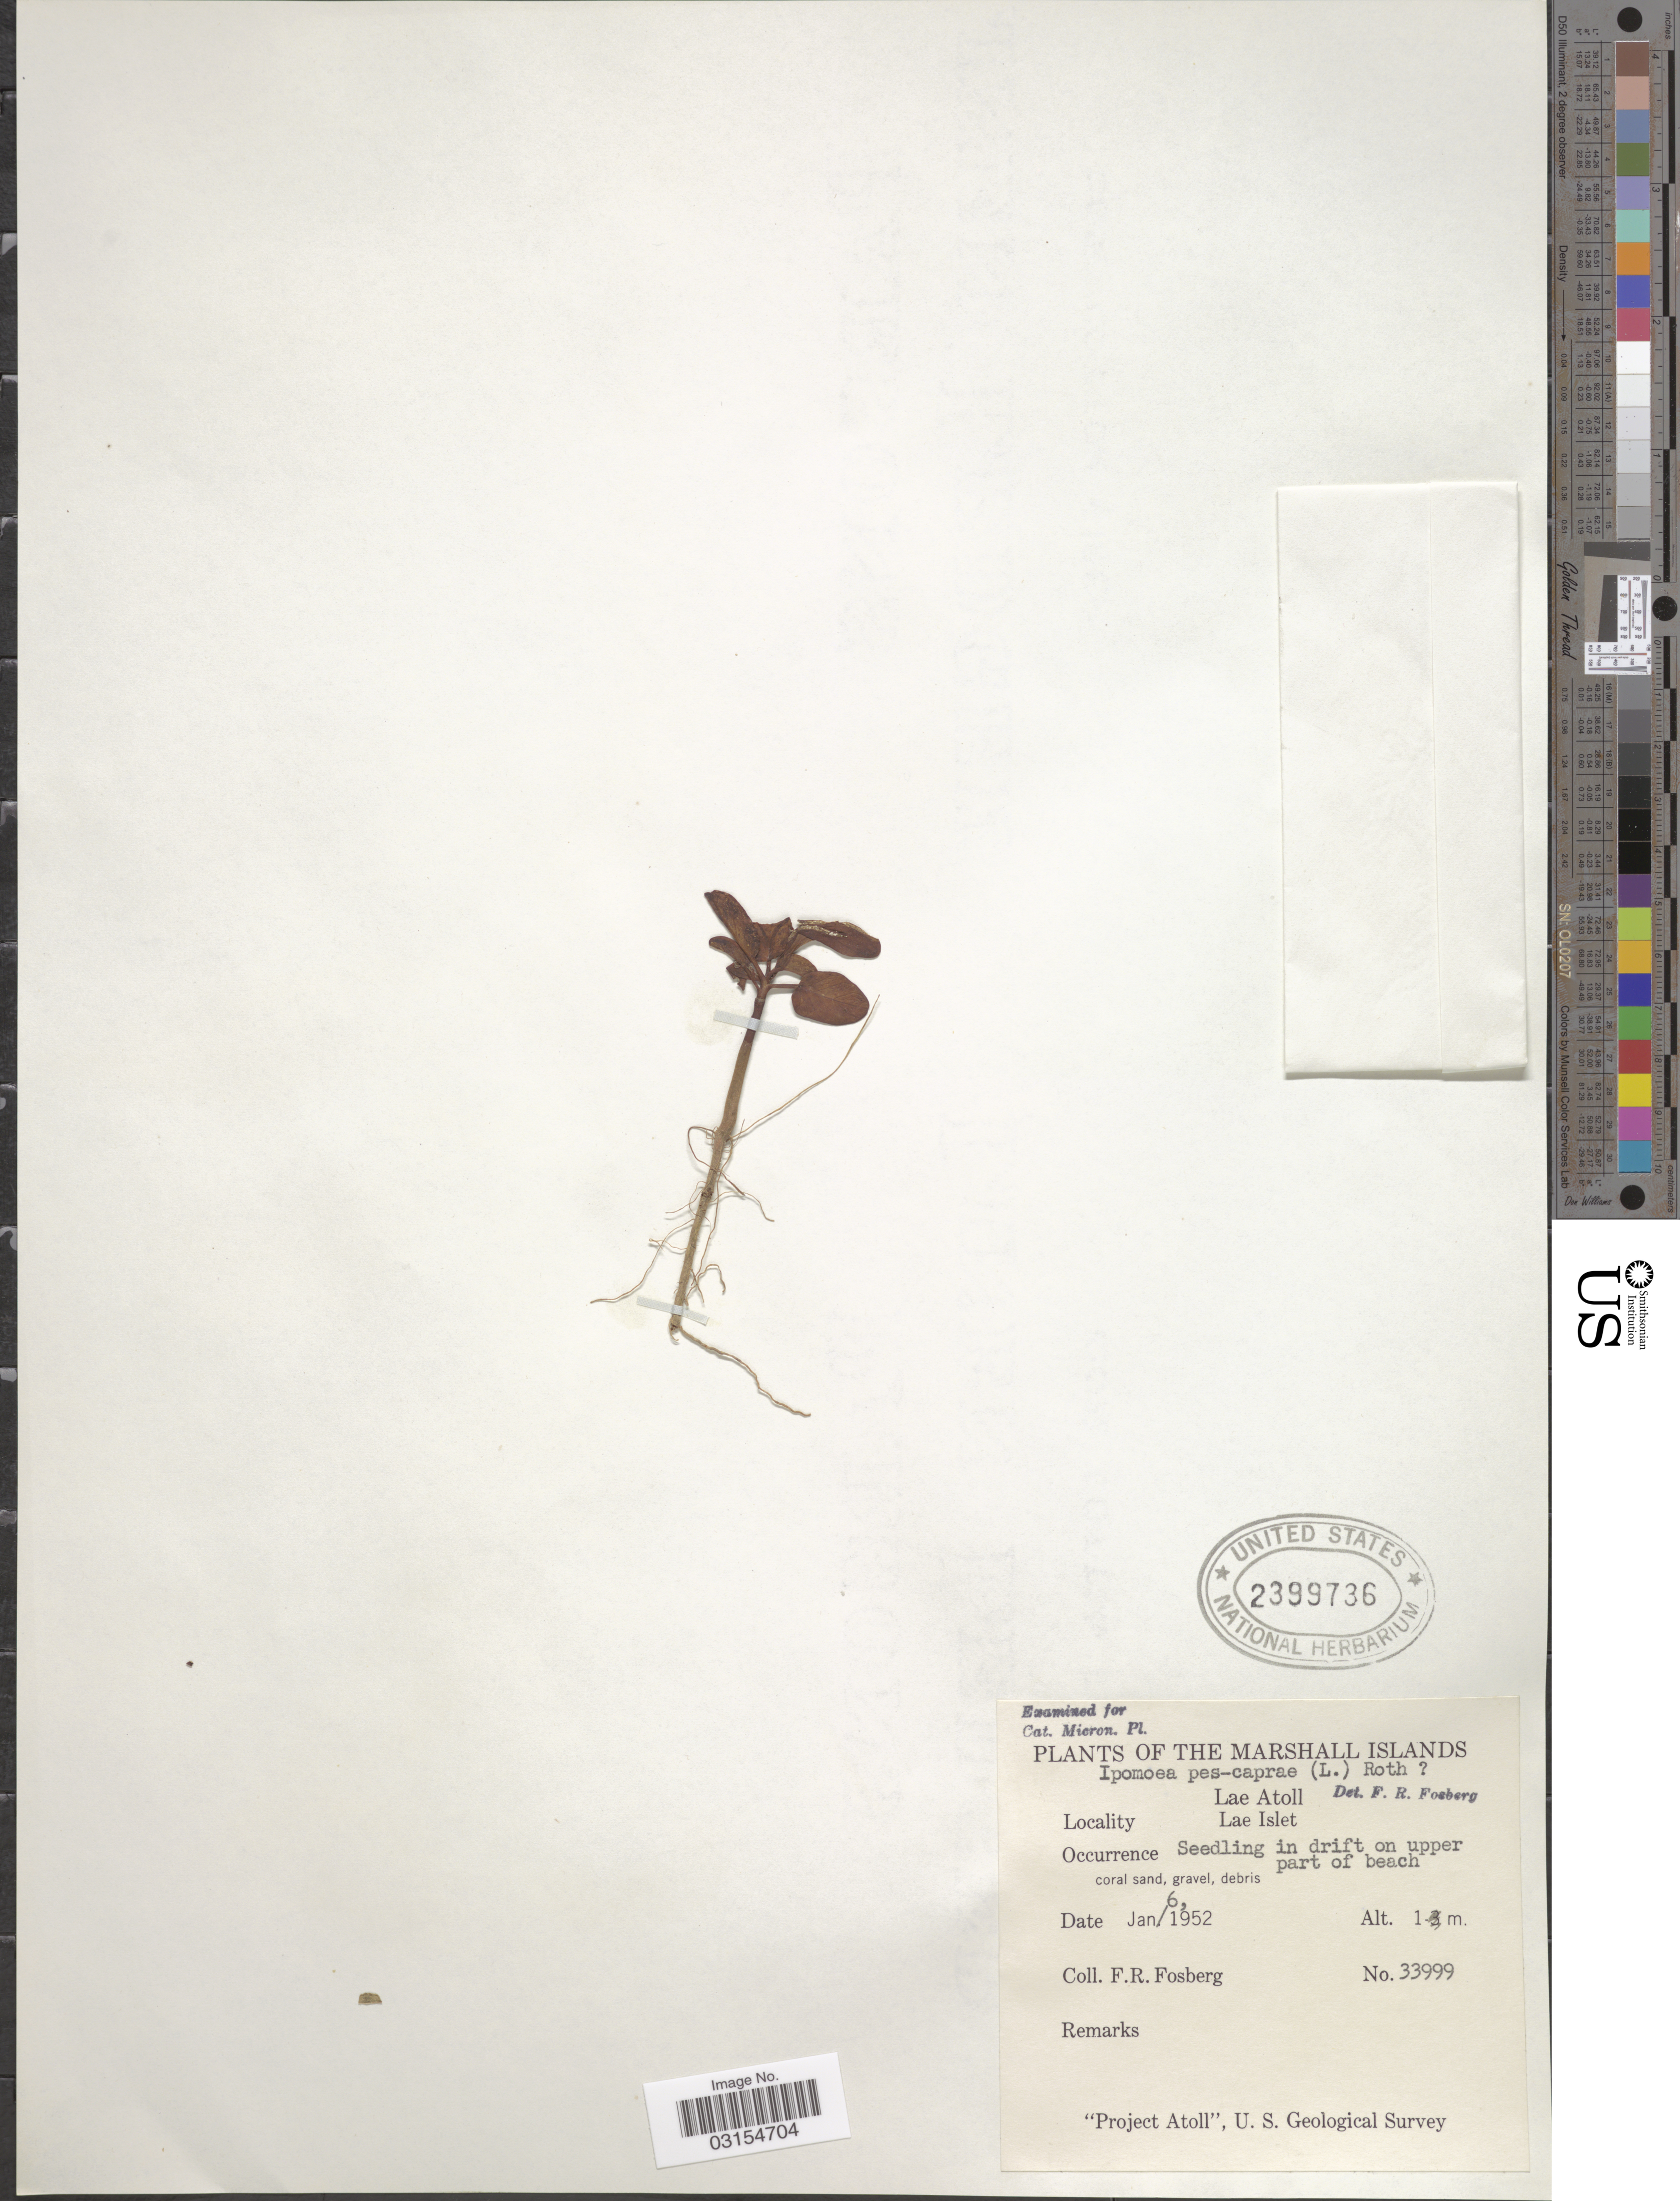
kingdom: Plantae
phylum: Tracheophyta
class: Magnoliopsida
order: Solanales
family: Convolvulaceae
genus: Ipomoea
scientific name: Ipomoea pes-caprae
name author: (L.) R. Br.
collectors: F. R. Fosberg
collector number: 33999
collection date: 1952-01-06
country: Marshall Islands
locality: Lae Atoll, Lae Islet.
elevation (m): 1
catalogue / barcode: US 2399736